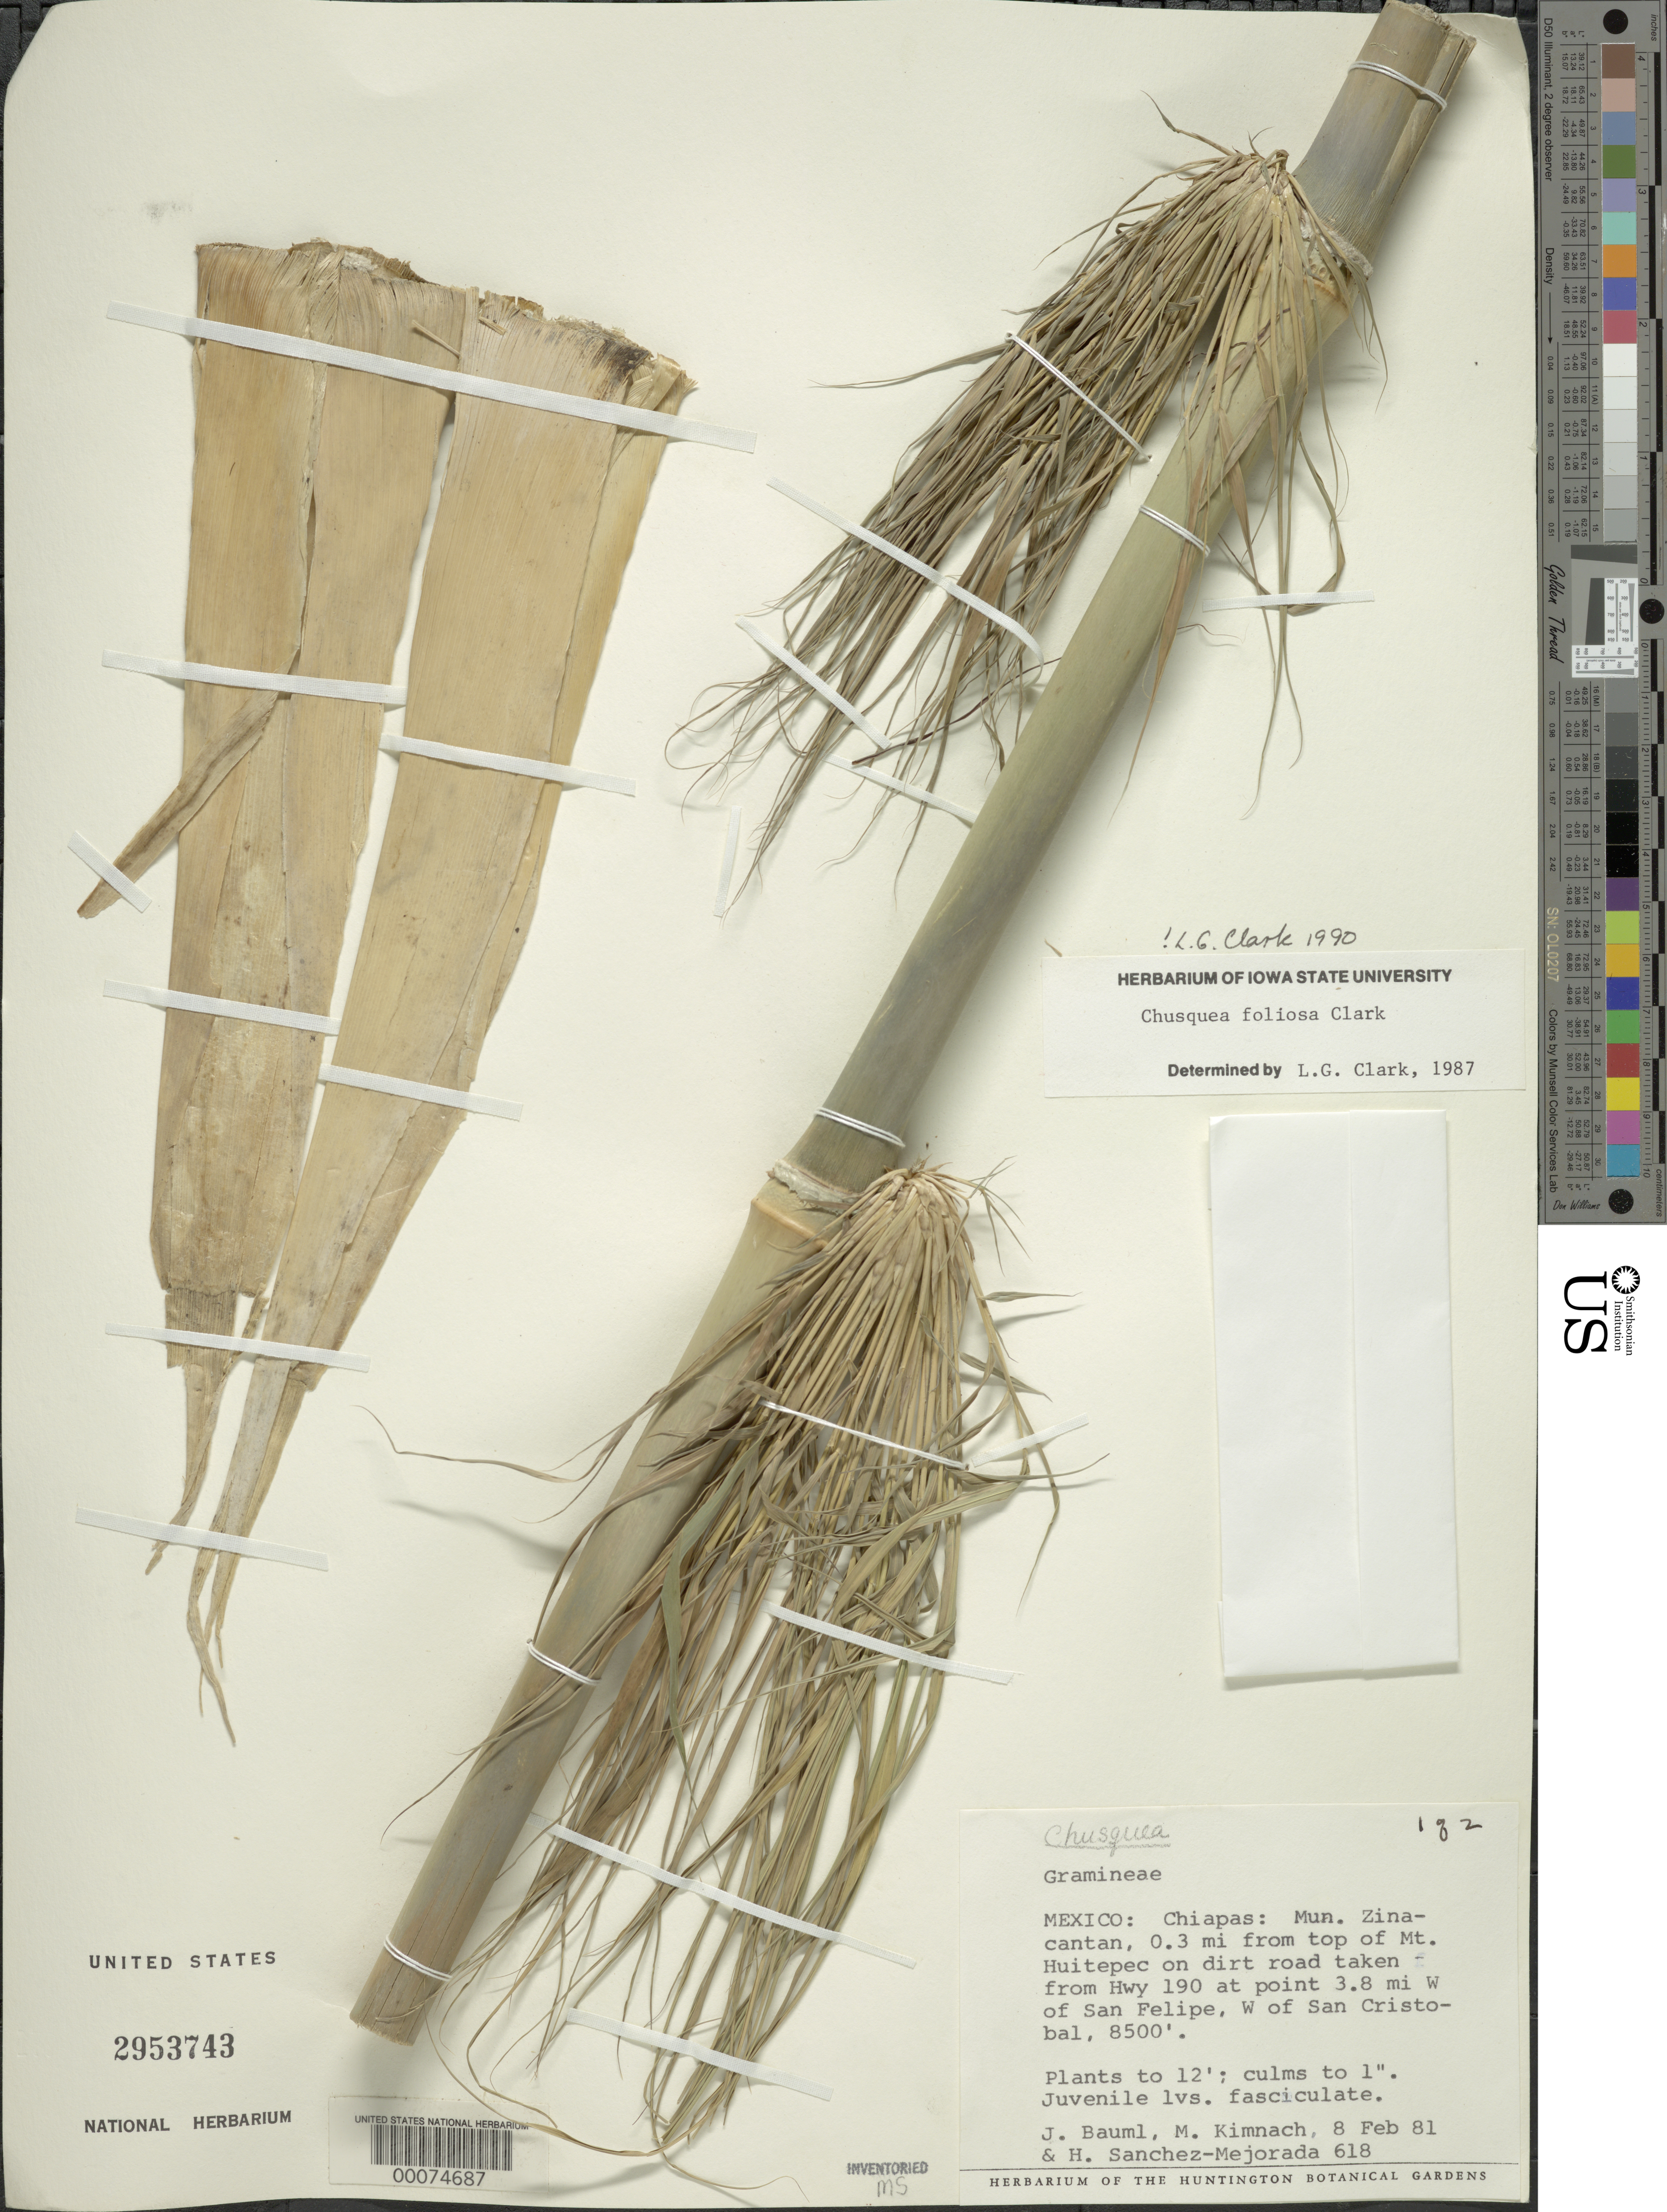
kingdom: Plantae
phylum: Tracheophyta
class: Liliopsida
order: Poales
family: Poaceae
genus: Chusquea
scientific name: Chusquea foliosa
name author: L.G. Clark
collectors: J. Bauml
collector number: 618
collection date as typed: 08 Feb 1981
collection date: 1981-02-08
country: Mexico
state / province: Chiapas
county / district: Zinacantán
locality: Mt. Huitepec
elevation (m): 2591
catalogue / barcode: US 2953743